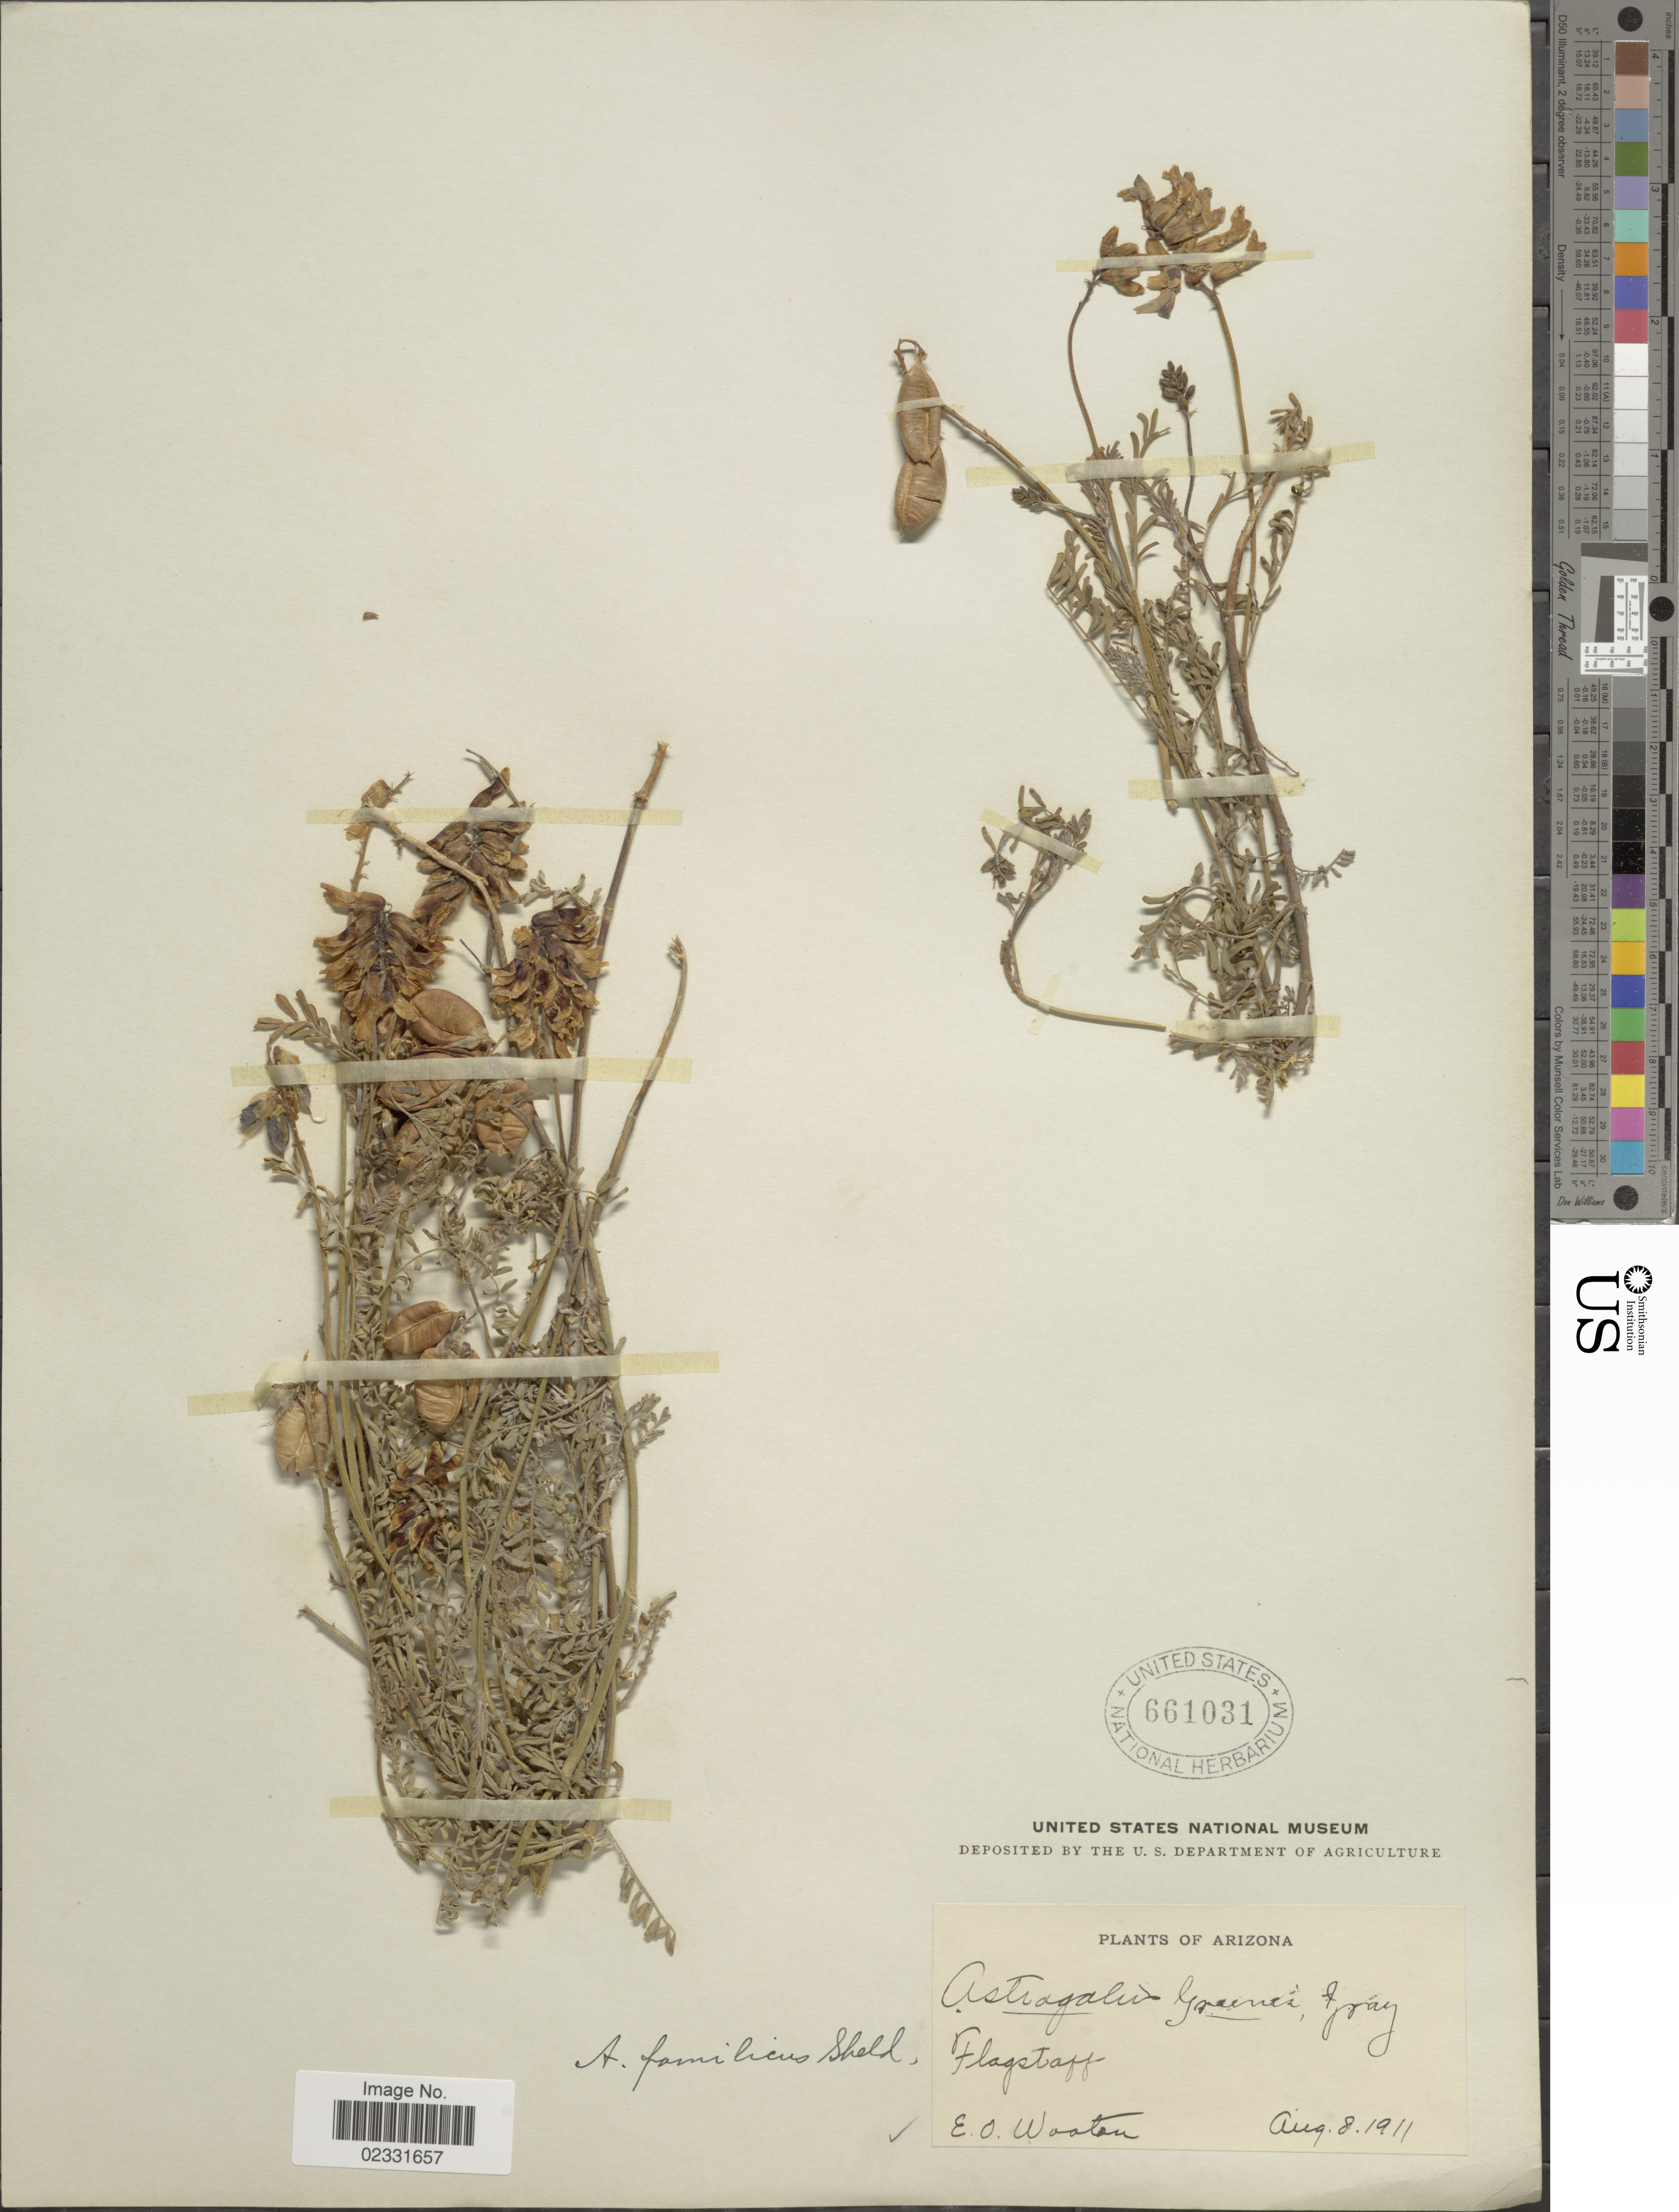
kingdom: Plantae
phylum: Tracheophyta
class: Magnoliopsida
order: Fabales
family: Fabaceae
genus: Astragalus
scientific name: Astragalus hallii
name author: A. Gray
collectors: E. O. Wooton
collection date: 1911-08-08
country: United States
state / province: Arizona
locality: Flagstaff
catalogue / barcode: US 661031